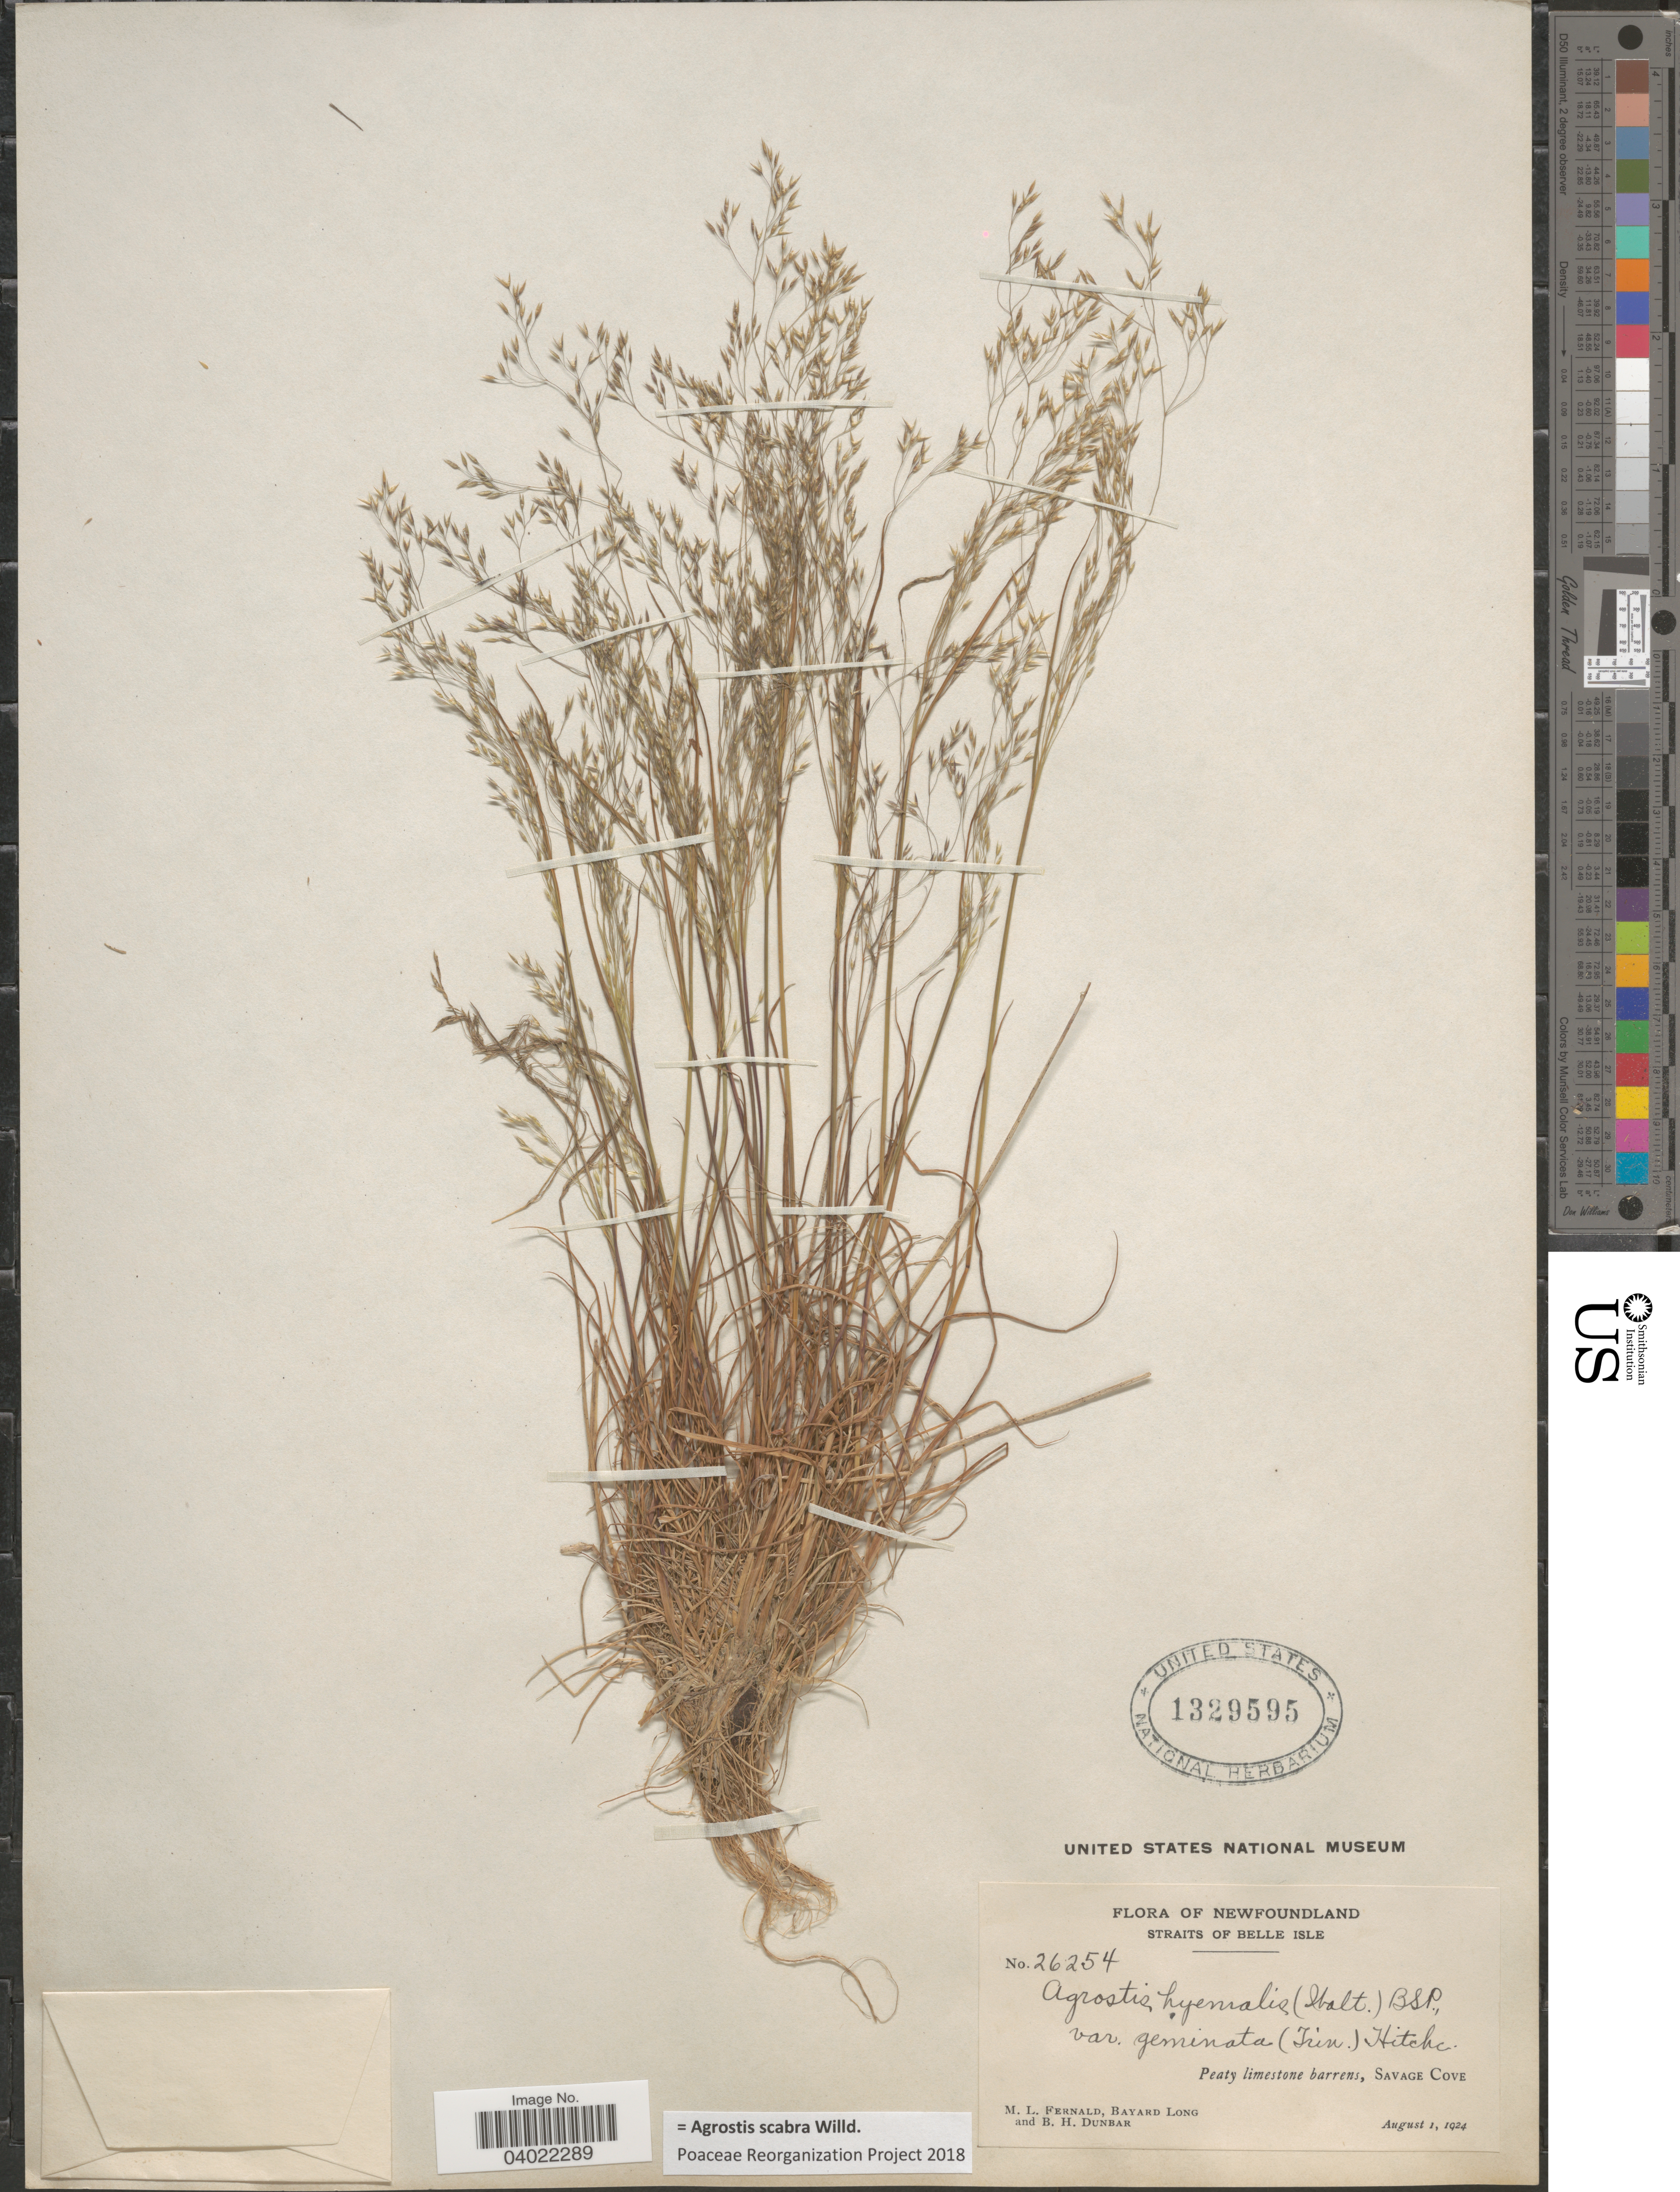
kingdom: Plantae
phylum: Tracheophyta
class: Liliopsida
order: Poales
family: Poaceae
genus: Agrostis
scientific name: Agrostis scabra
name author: Willd.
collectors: M. L. Fernald, B. Long & B. Dunbar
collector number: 26254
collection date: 1924-08-01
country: Canada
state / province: Newfoundland and Labrador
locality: Straits of Belle Isle. Peaty limestone barrens, Savage Cove.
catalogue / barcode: US 1329595